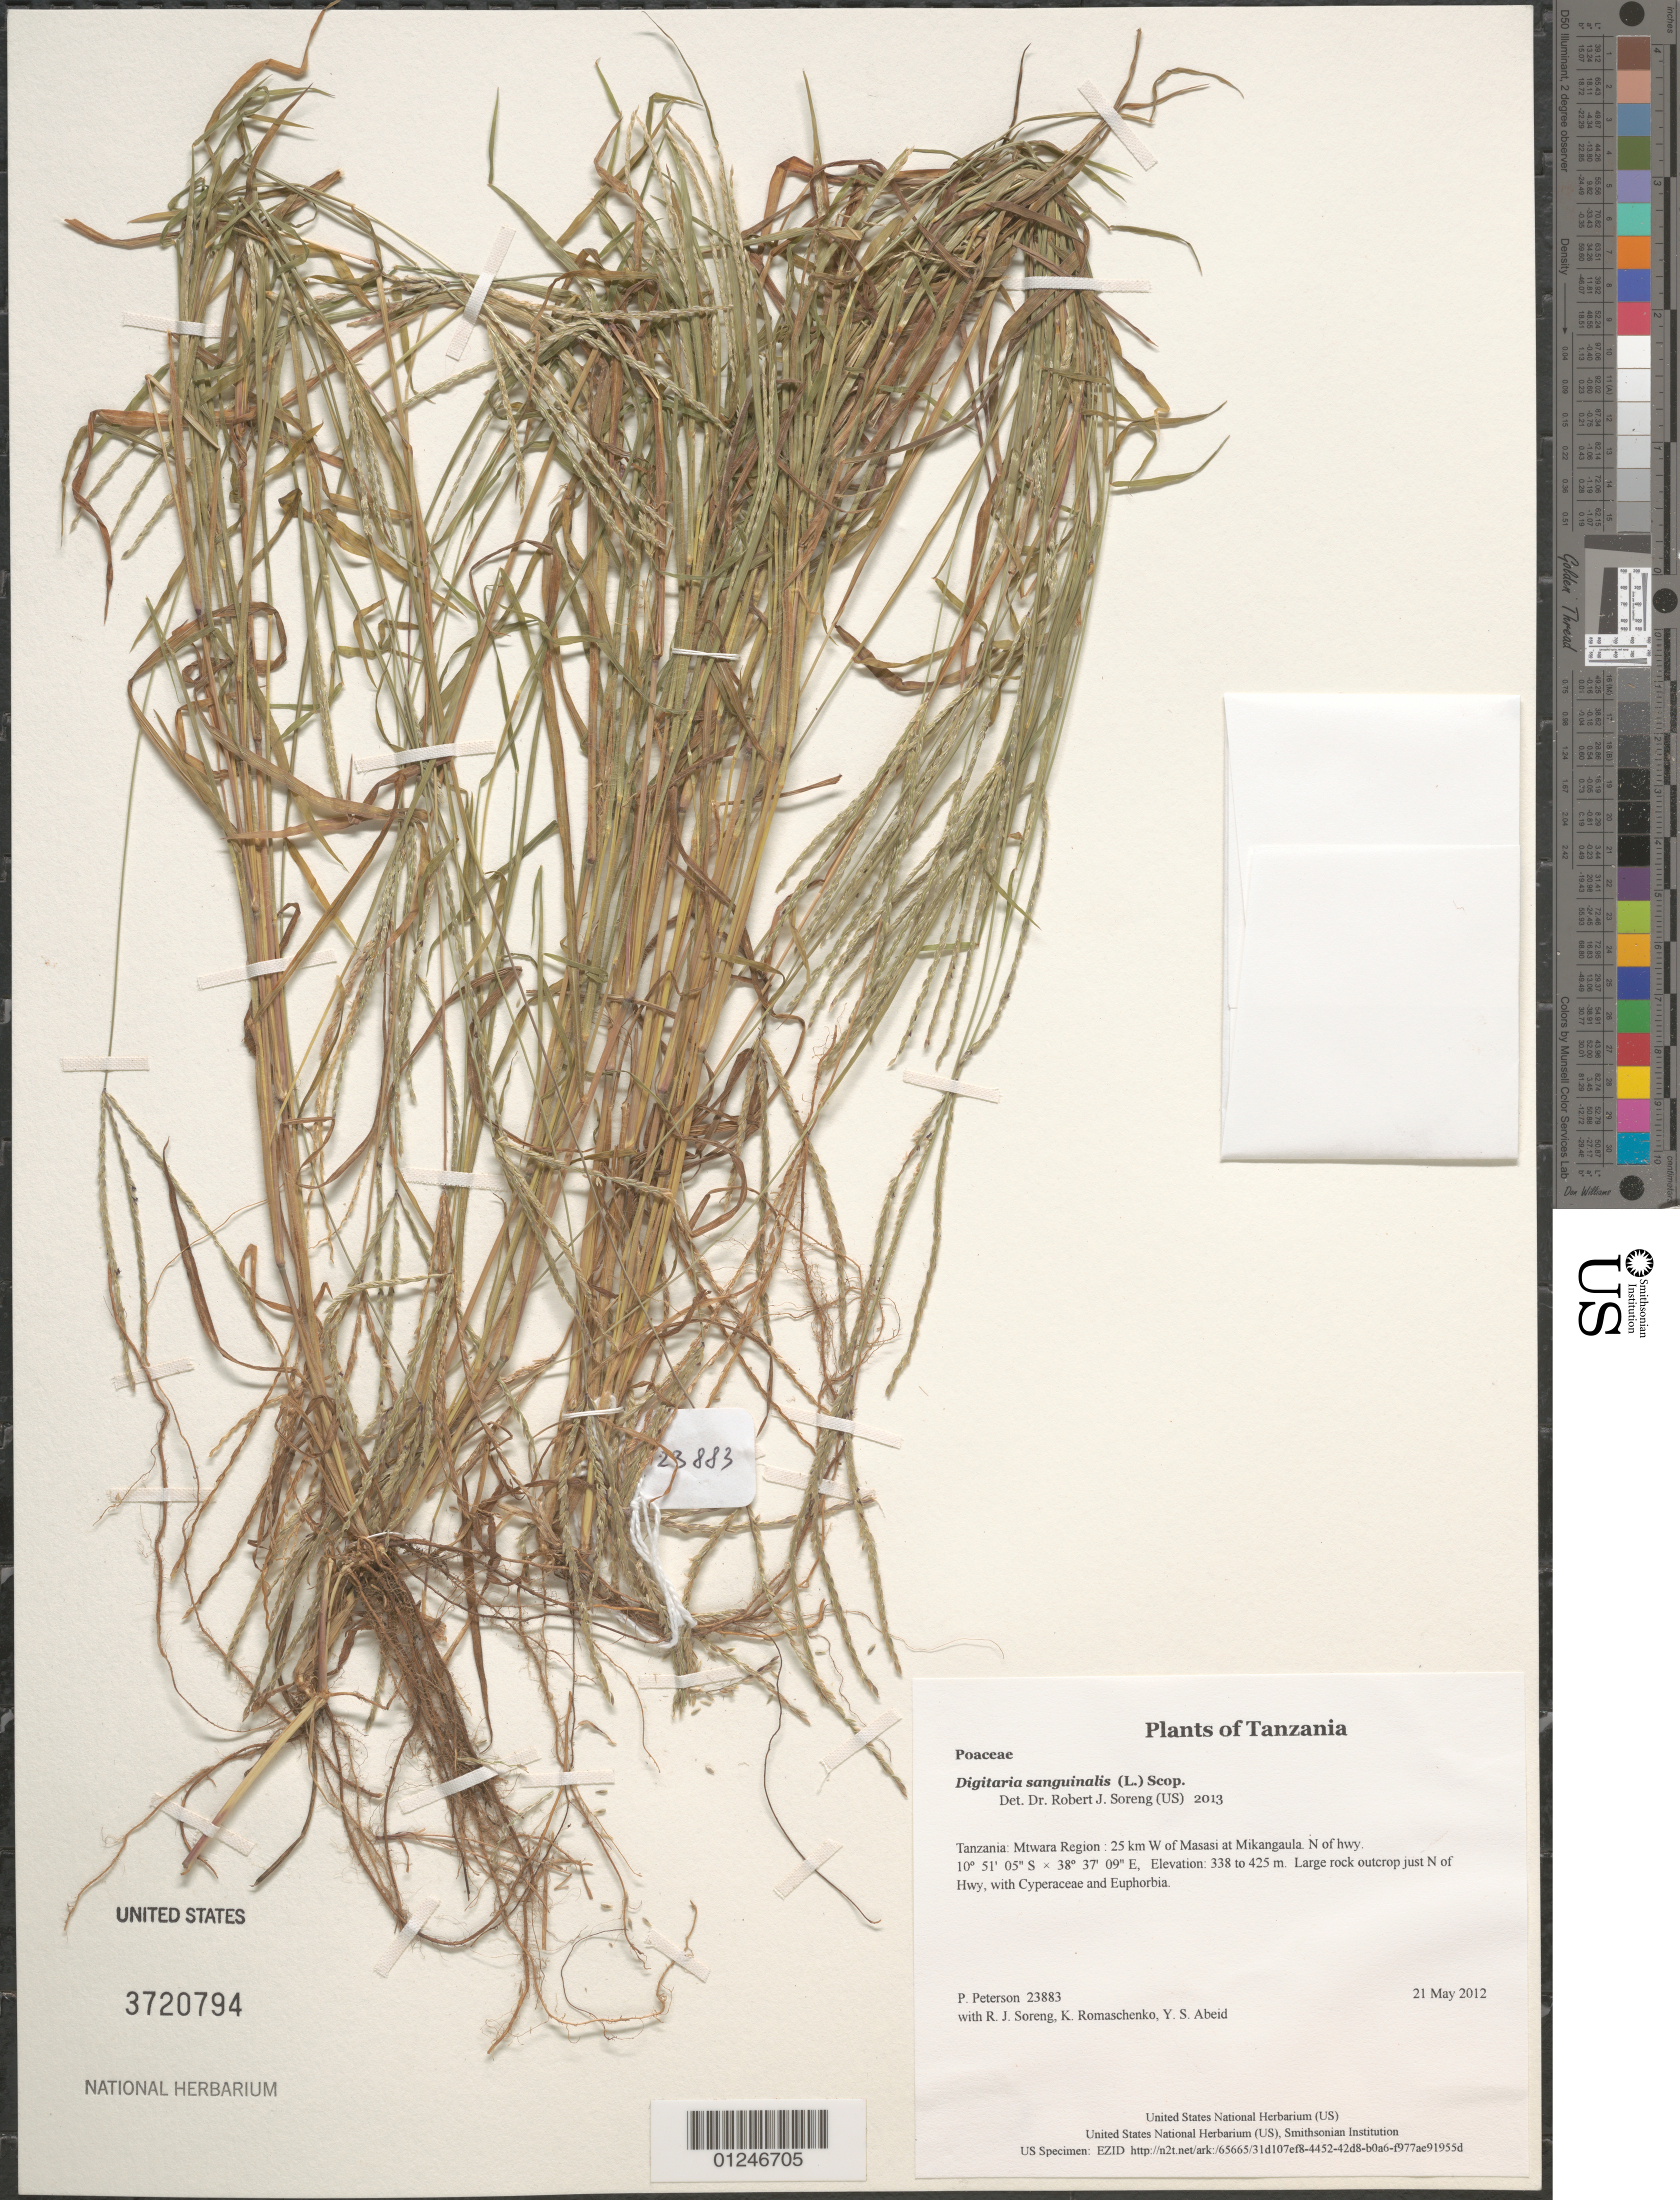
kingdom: Plantae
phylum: Tracheophyta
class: Liliopsida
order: Poales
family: Poaceae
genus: Digitaria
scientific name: Digitaria sanguinalis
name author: (L.) Scop.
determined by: Soreng, Robert J., Research Associate (BOT), Smithsonian Institution - National Museum of Natural History (UNITED STATES)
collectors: P. M. Peterson, R. J. Soreng, K. Romaschenko & Y. Abeid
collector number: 23883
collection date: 2012-05-21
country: Tanzania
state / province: Mtwara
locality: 25 km W of Masasi at Mikangaula. N of hwy.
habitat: Large rock outcrop just N of Hwy, with Cyperaceae and Euphorbia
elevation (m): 338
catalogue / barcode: US 3720794